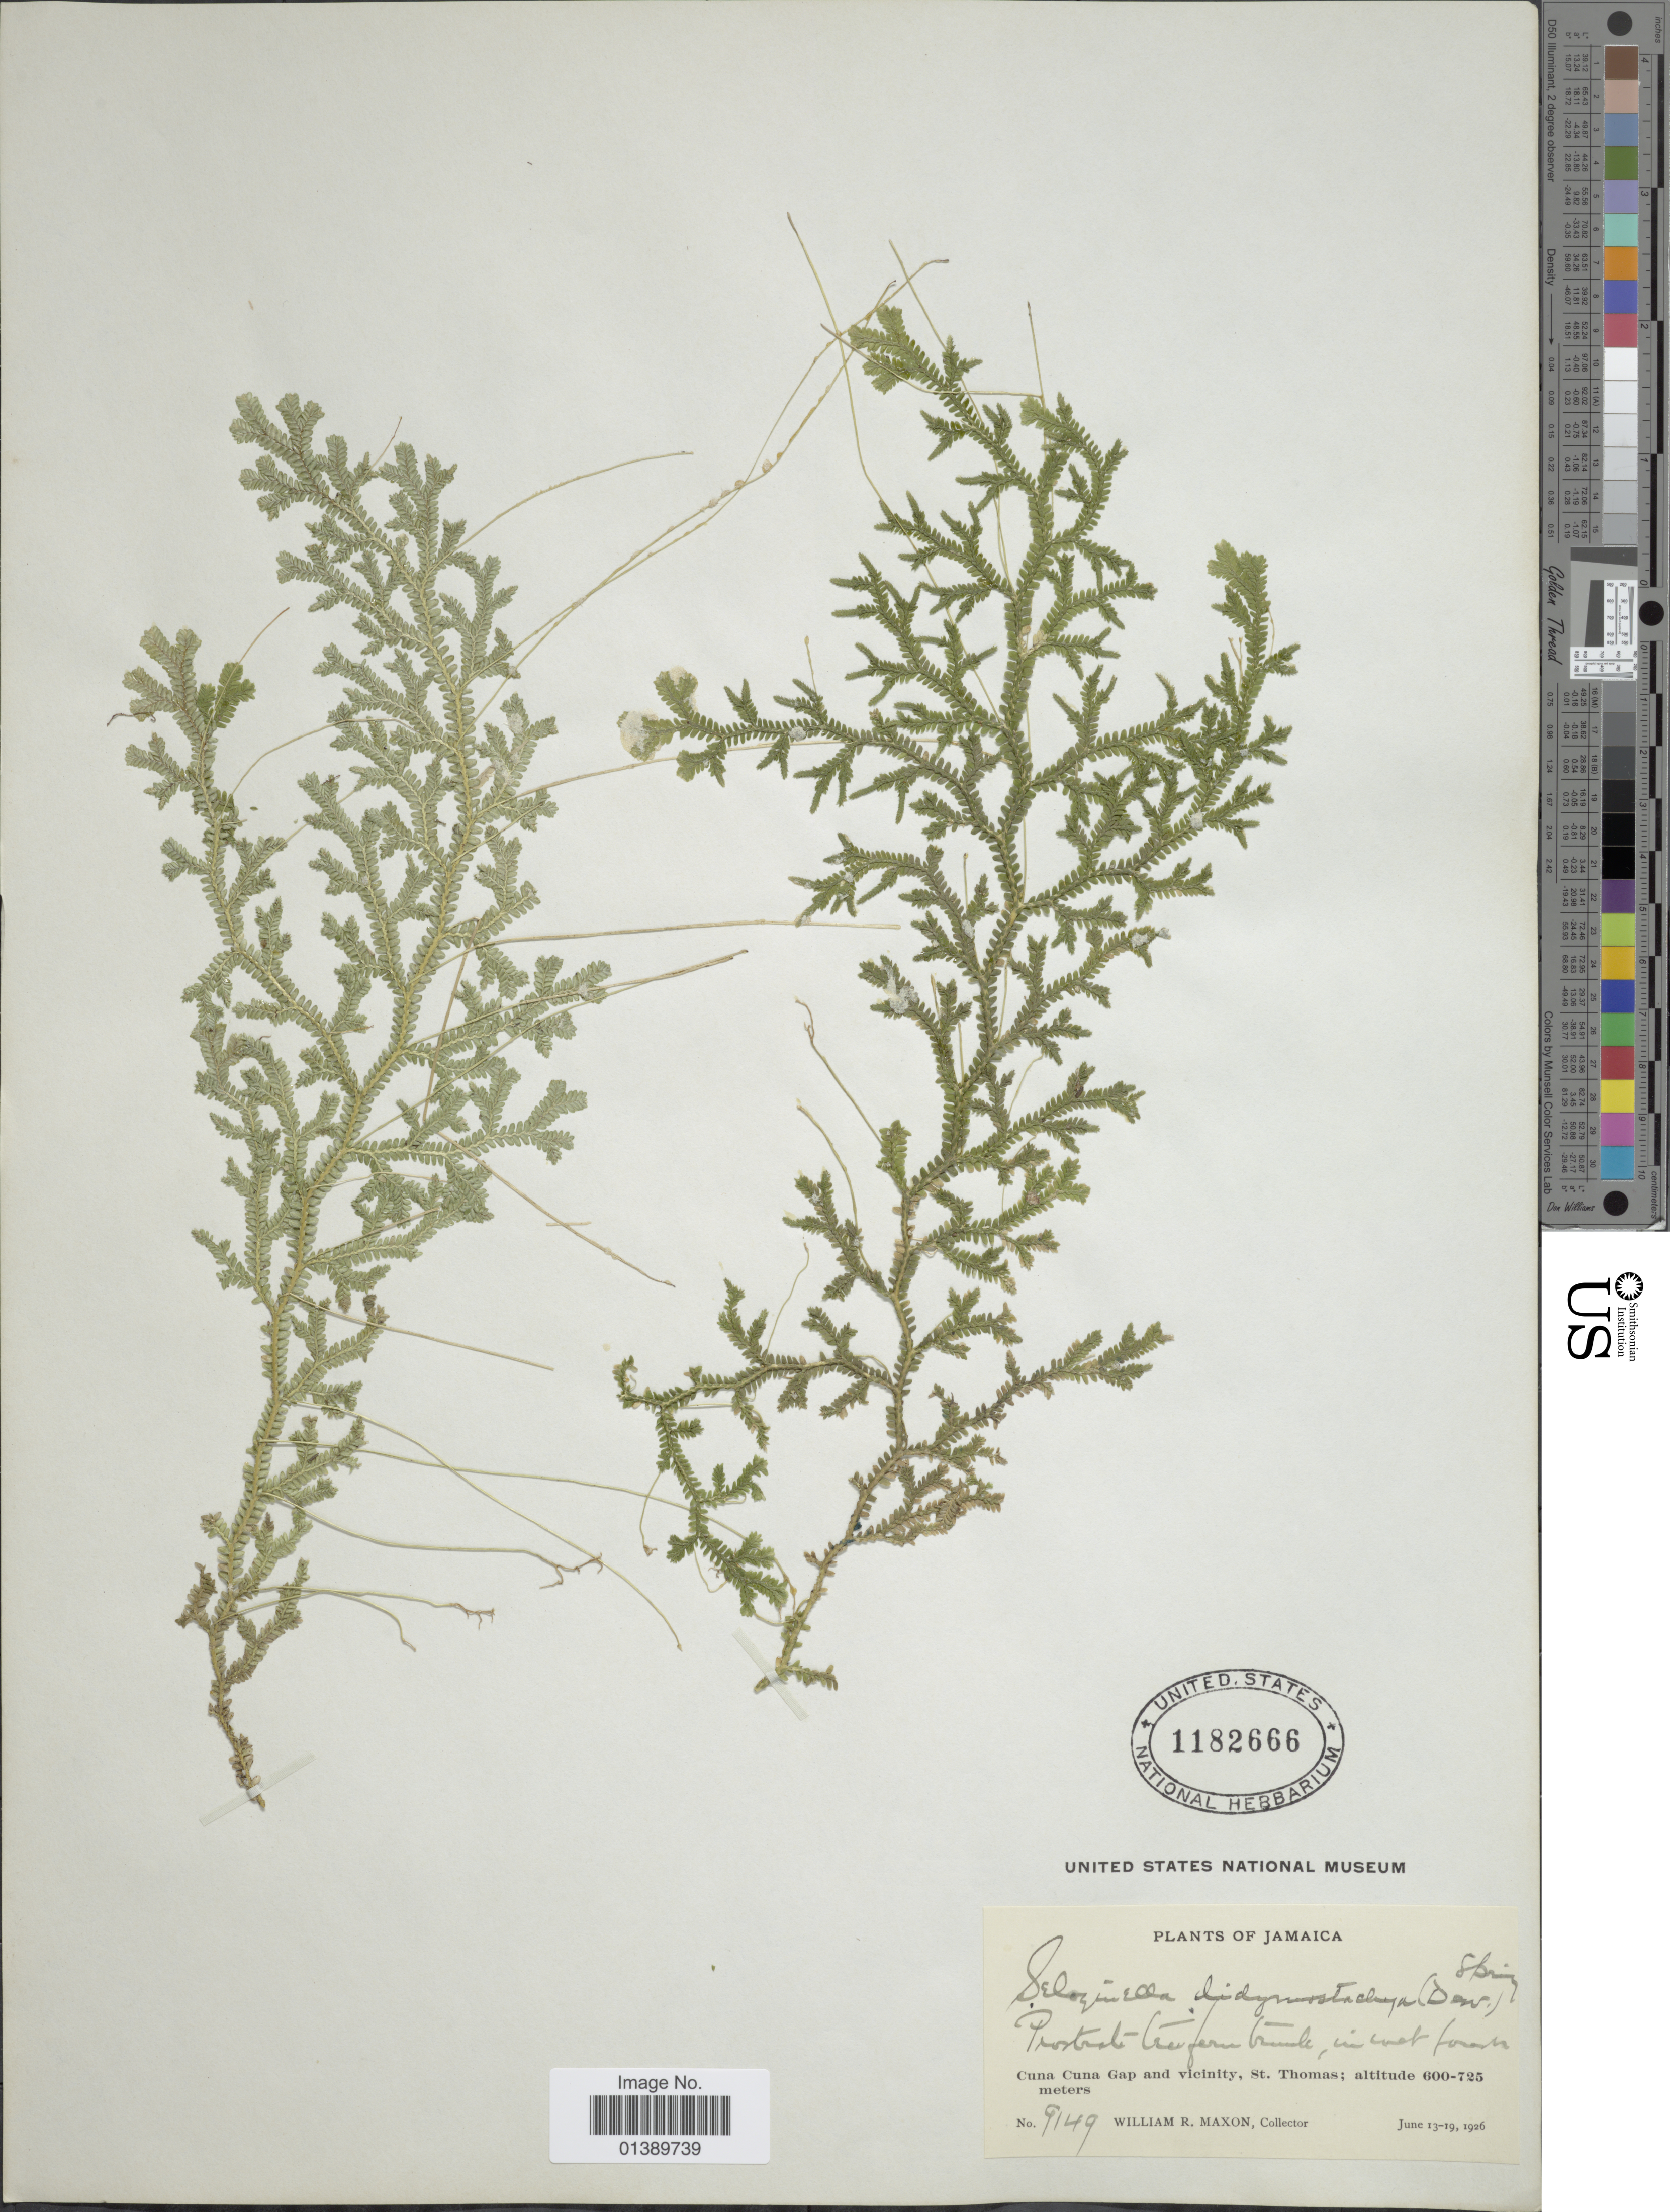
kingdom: Plantae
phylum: Tracheophyta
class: Lycopodiopsida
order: Selaginellales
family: Selaginellaceae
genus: Selaginella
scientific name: Selaginella denudata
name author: (Willd.) Spring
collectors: W. R. Maxon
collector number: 9149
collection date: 1926-06-13/1926-06-19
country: Jamaica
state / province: Saint Thomas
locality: Cuna Cuna Gap and vicinity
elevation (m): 600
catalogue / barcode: US 1182666